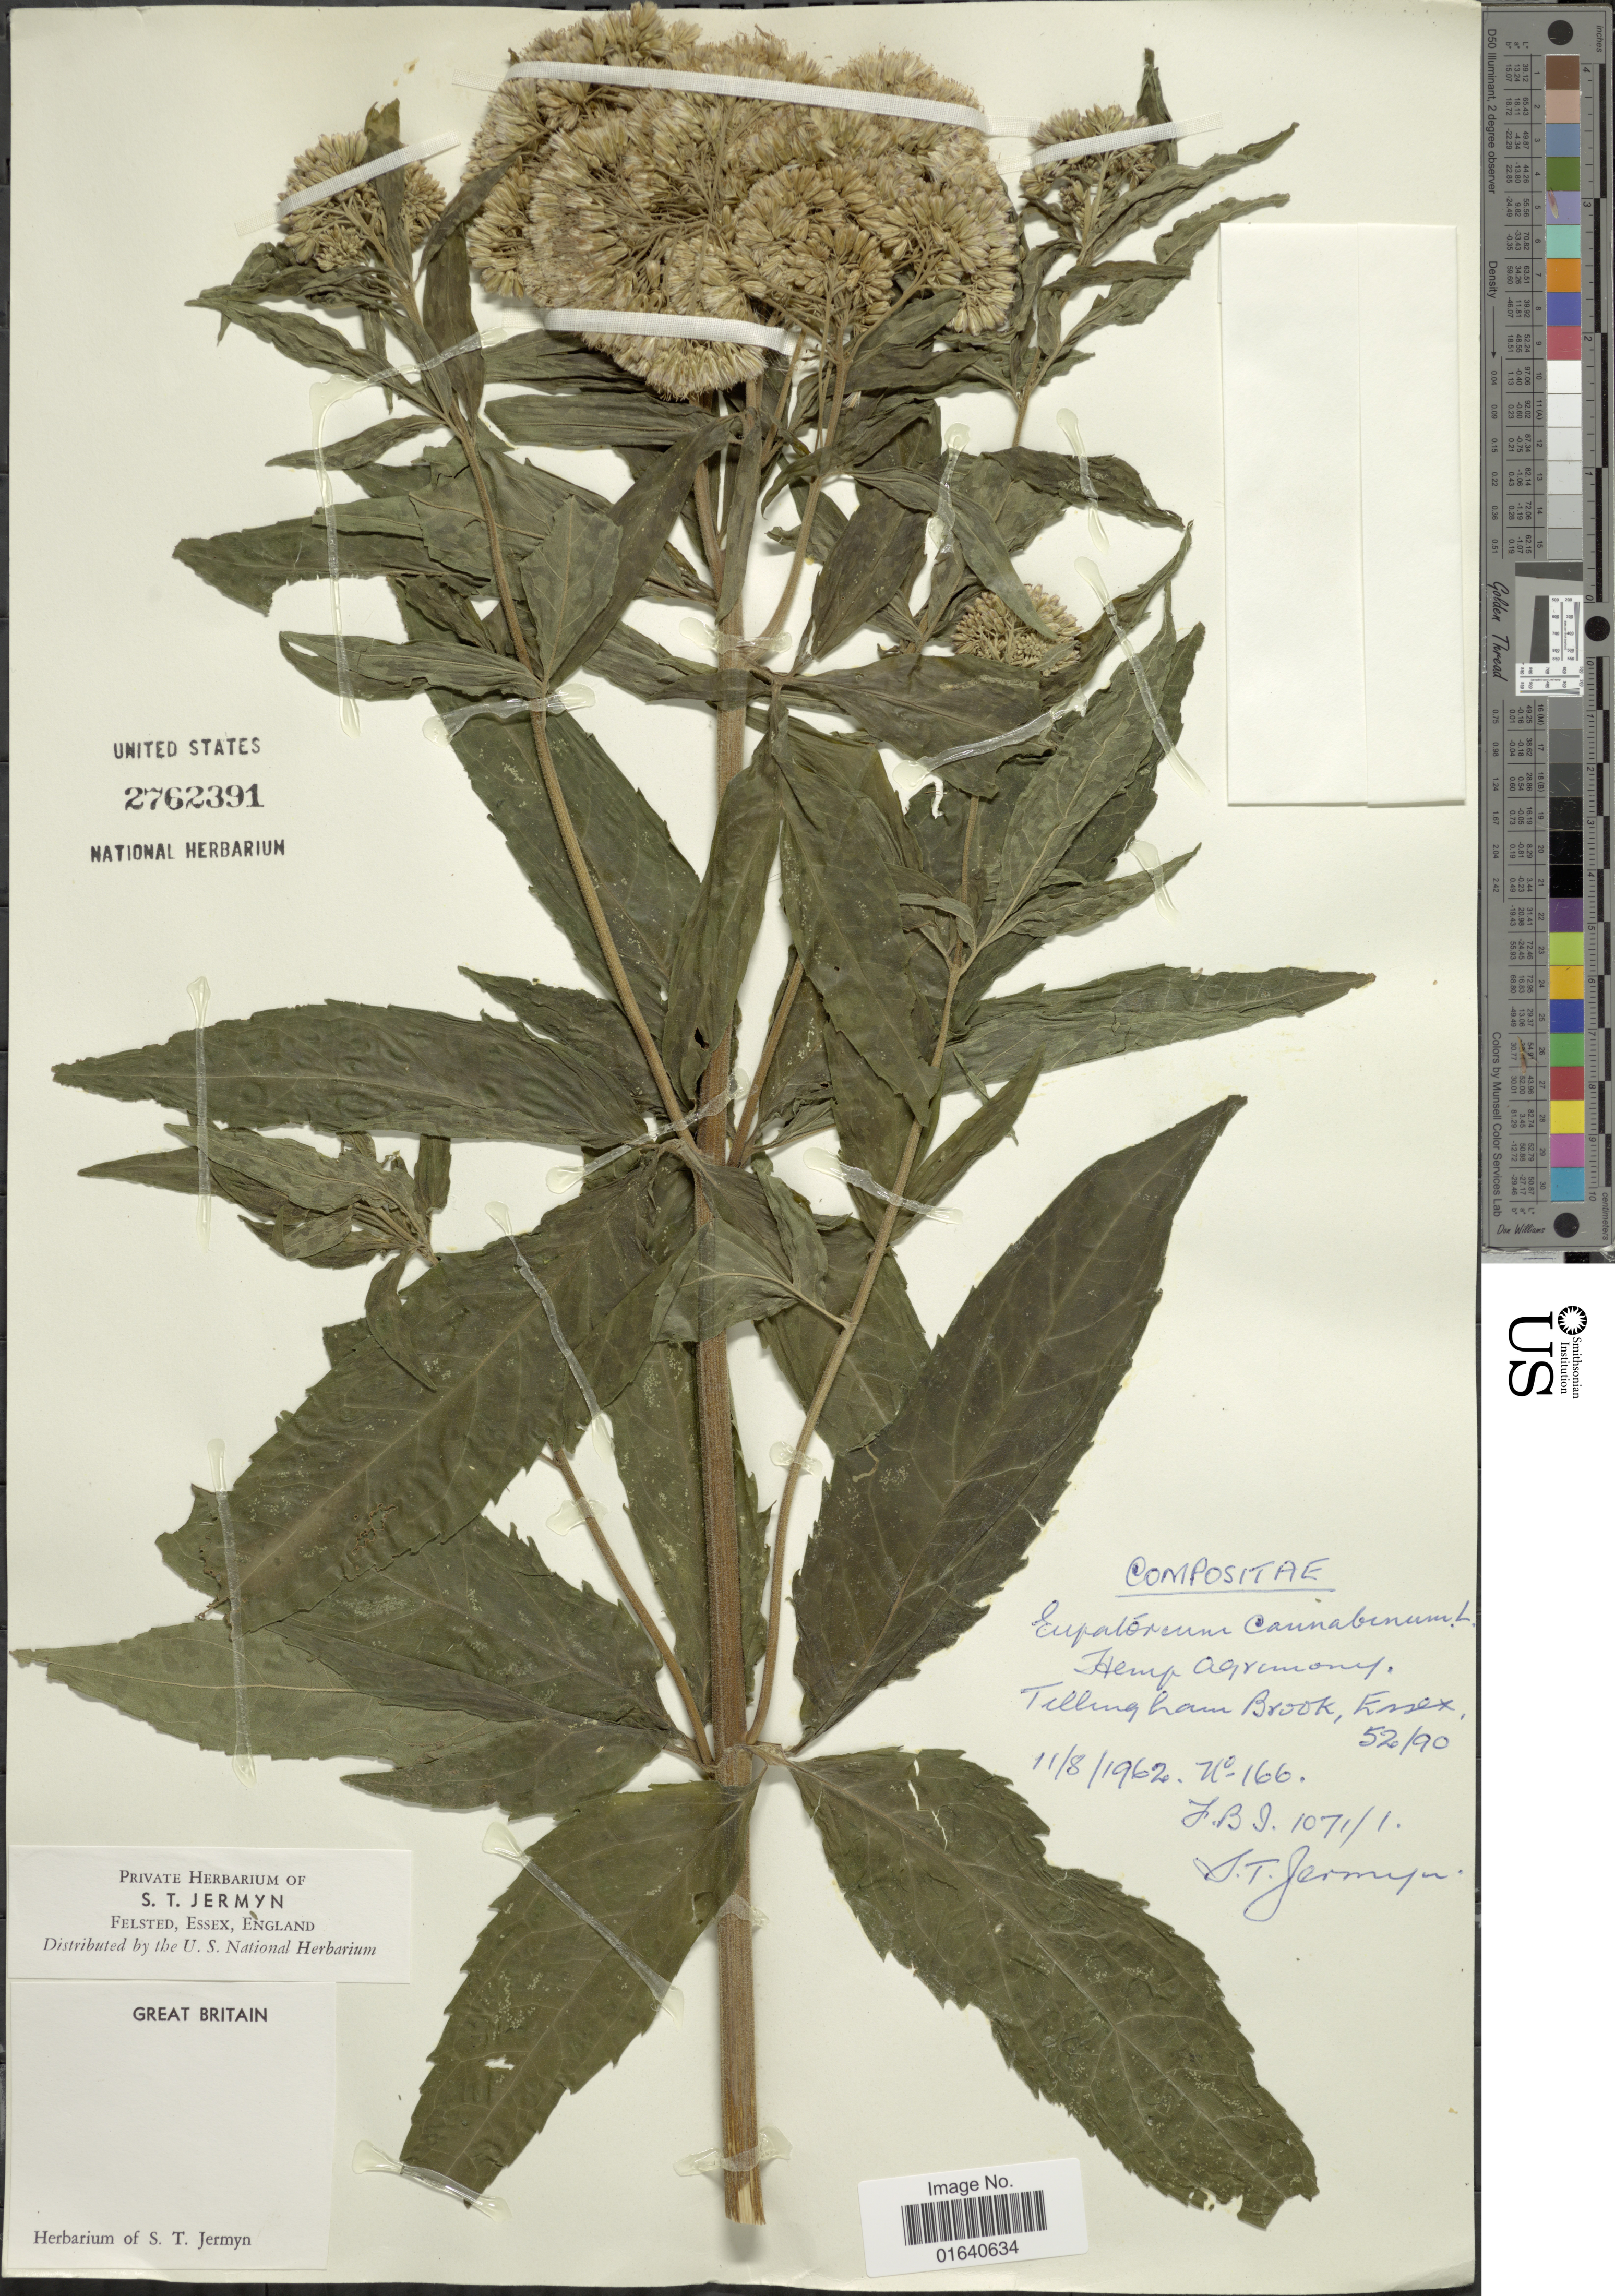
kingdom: Plantae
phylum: Tracheophyta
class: Magnoliopsida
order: Asterales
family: Asteraceae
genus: Eupatorium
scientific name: Eupatorium cannabinum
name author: L.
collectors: S. Jermyn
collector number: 166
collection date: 1962-08-11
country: United Kingdom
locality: Great Britain, Tellingham Brook, Essex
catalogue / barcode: US 2762391